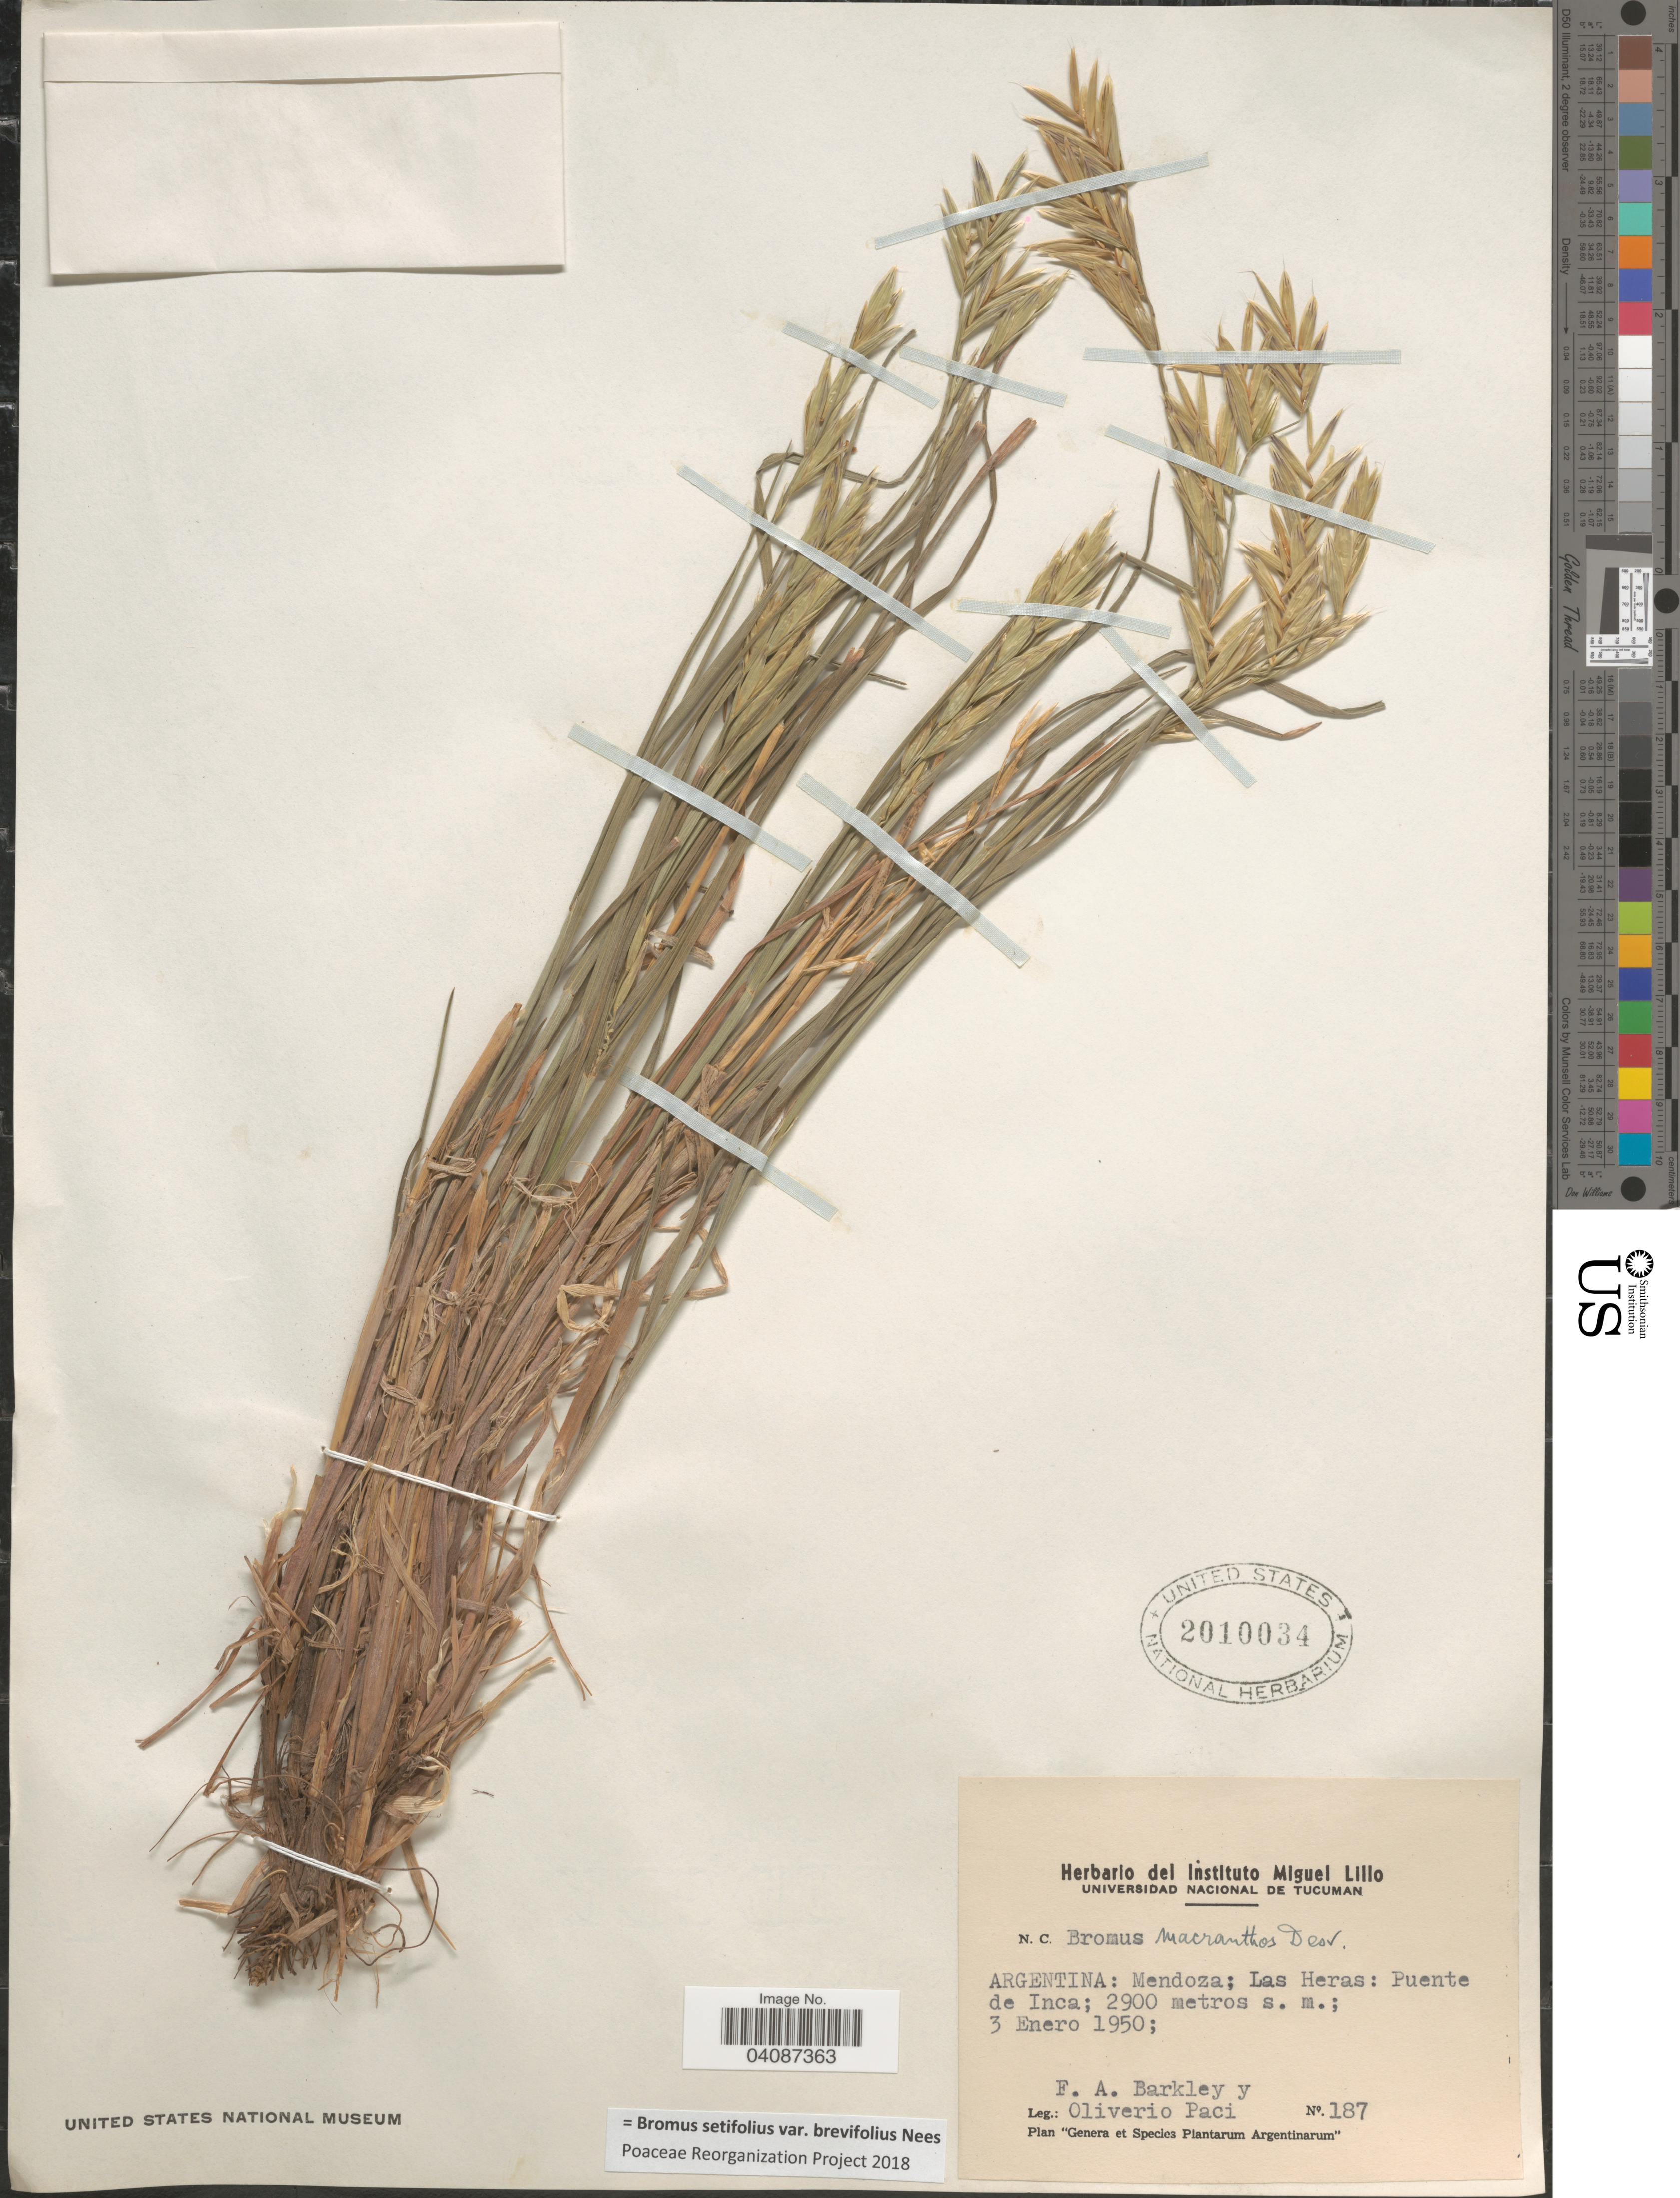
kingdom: Plantae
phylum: Tracheophyta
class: Liliopsida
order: Poales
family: Poaceae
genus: Bromus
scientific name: Bromus setifolis var. brevifolius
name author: Nees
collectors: F. A. Barkley & O. Paci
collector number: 187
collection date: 1950-01-03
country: Argentina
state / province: Mendoza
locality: Las Heras: Puente de Inca.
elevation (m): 2900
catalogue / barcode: US 2010034